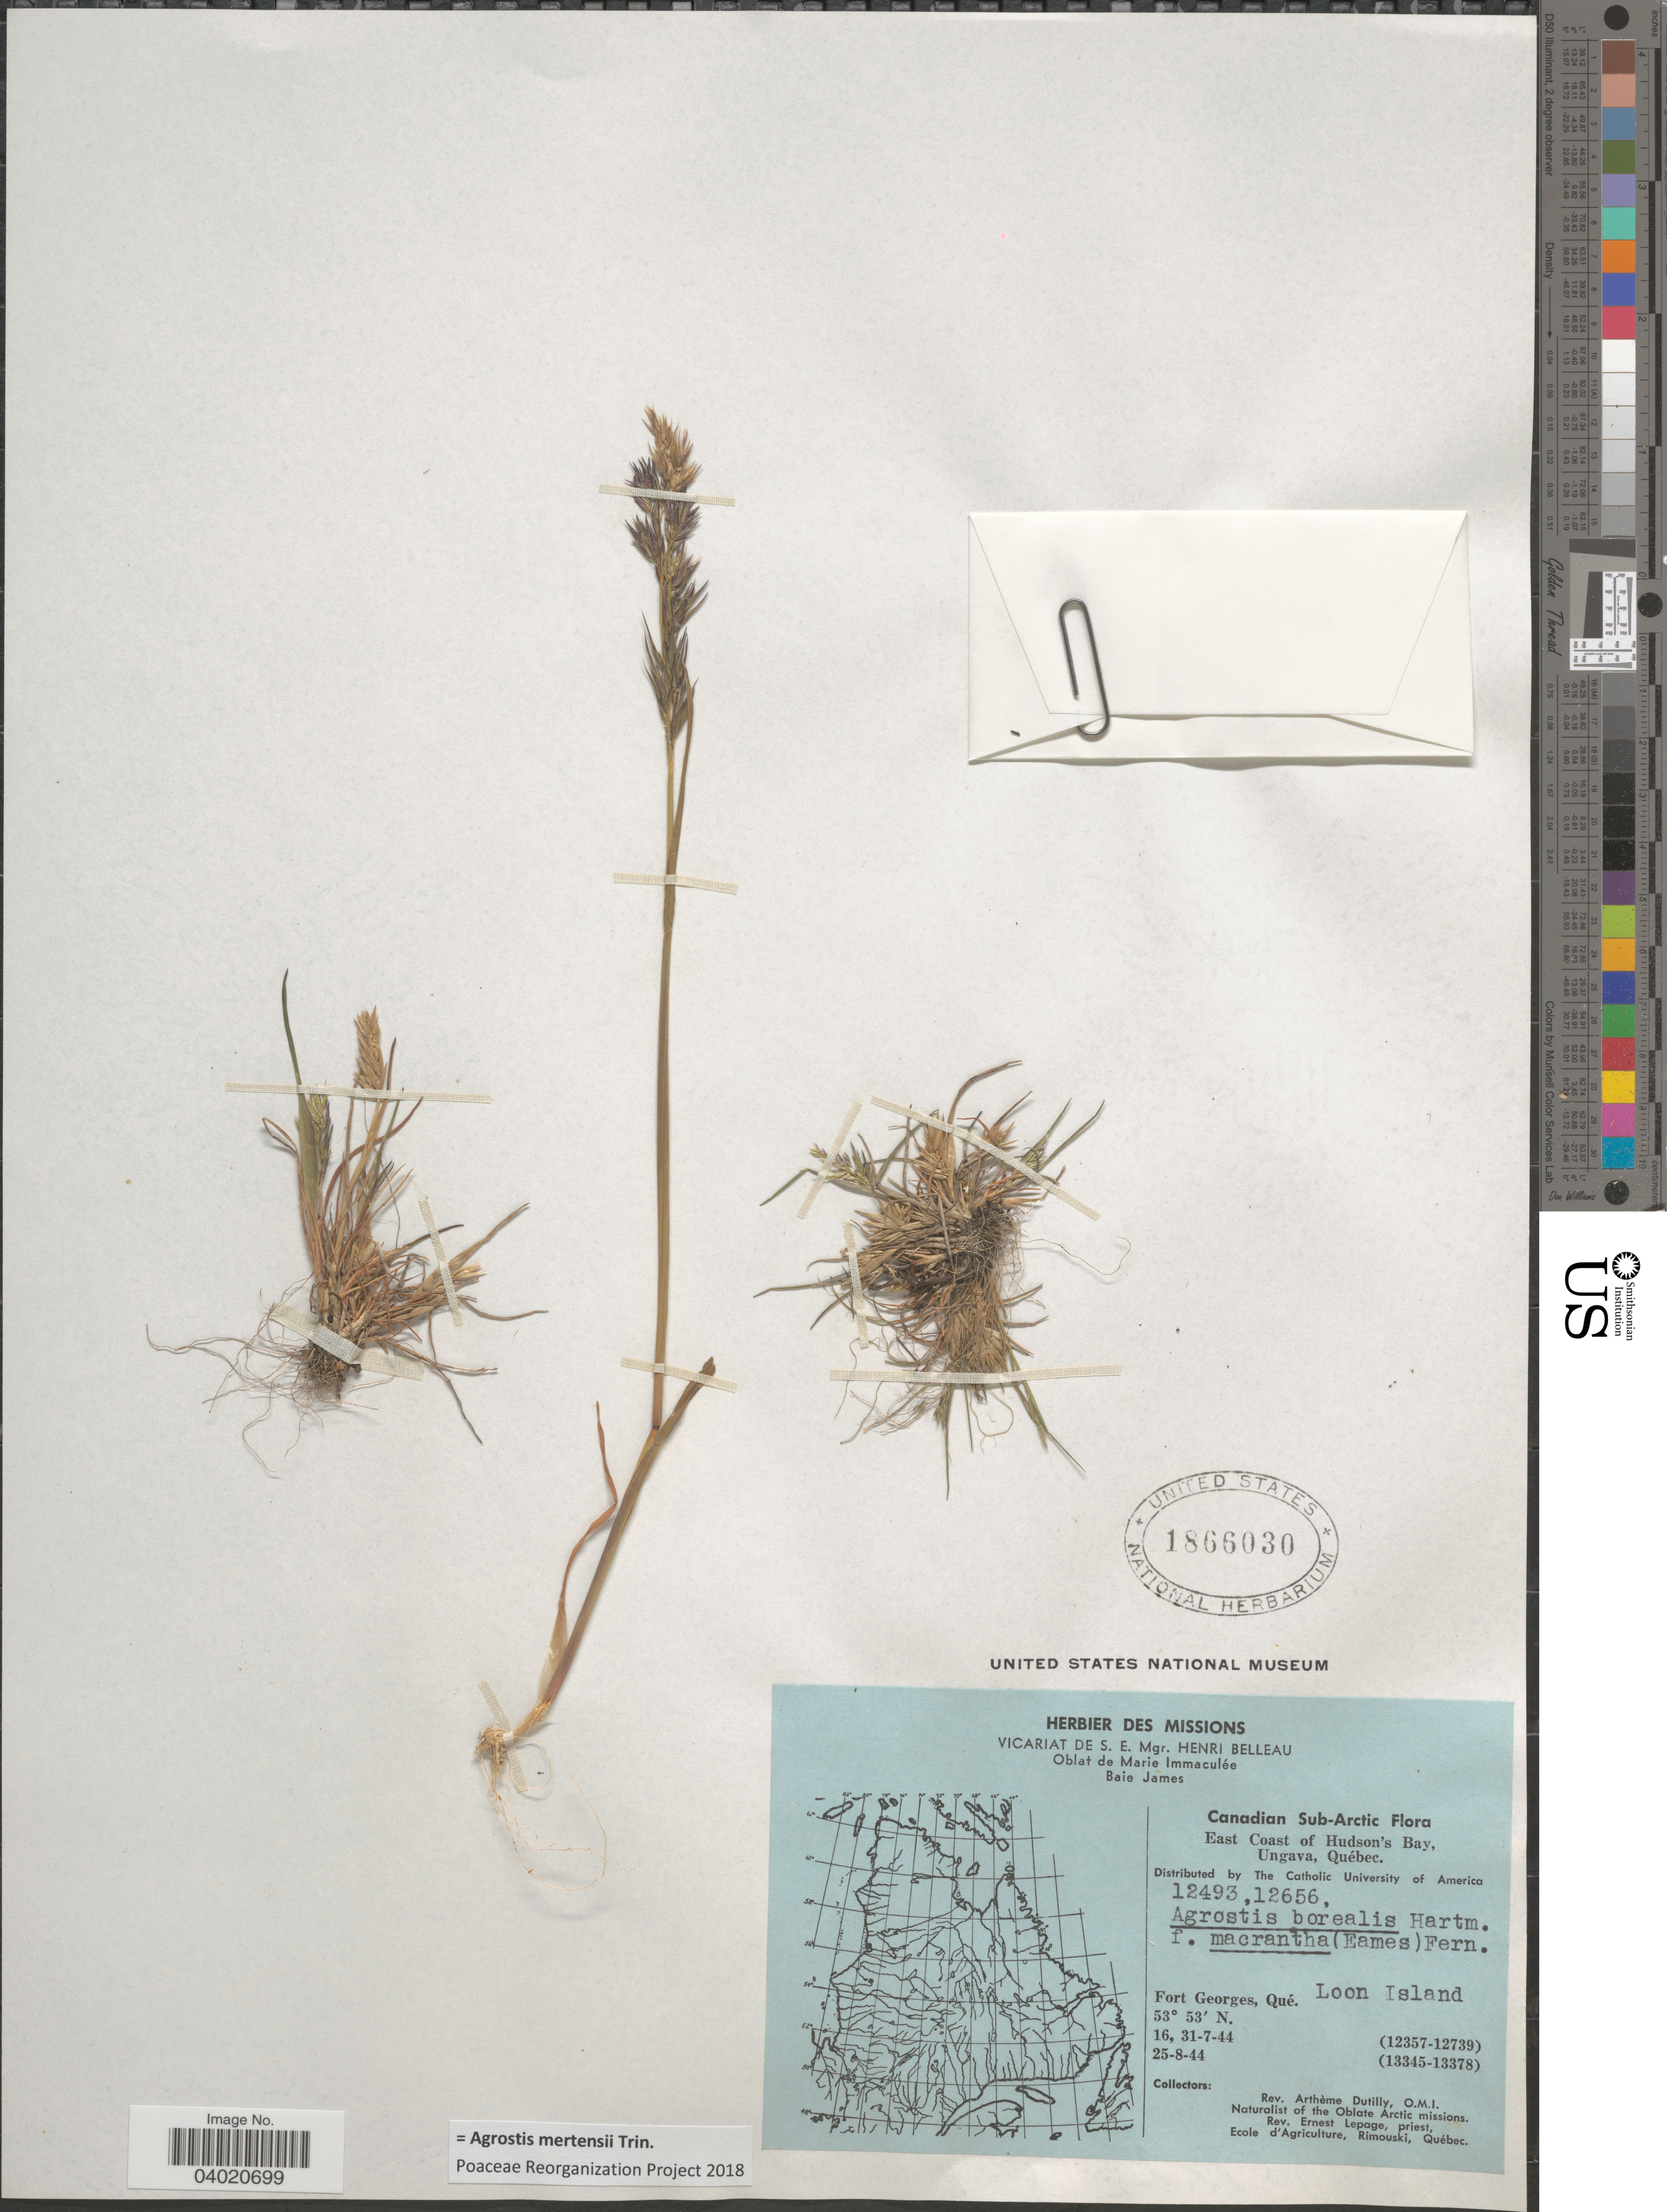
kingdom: Plantae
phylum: Tracheophyta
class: Liliopsida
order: Poales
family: Poaceae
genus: Agrostis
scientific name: Agrostis mertensii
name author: Trin.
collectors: A. Dutilly & E. Lepage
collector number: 12493/12656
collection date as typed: Transcribed d/m/y: 16/7/44 to 25/8/44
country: Canada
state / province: Quebec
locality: Canadian Sub-Arctic. East Coast of Hudson's Bay, Ungava. Fort Georges. Loon Island.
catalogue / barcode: US 1866030